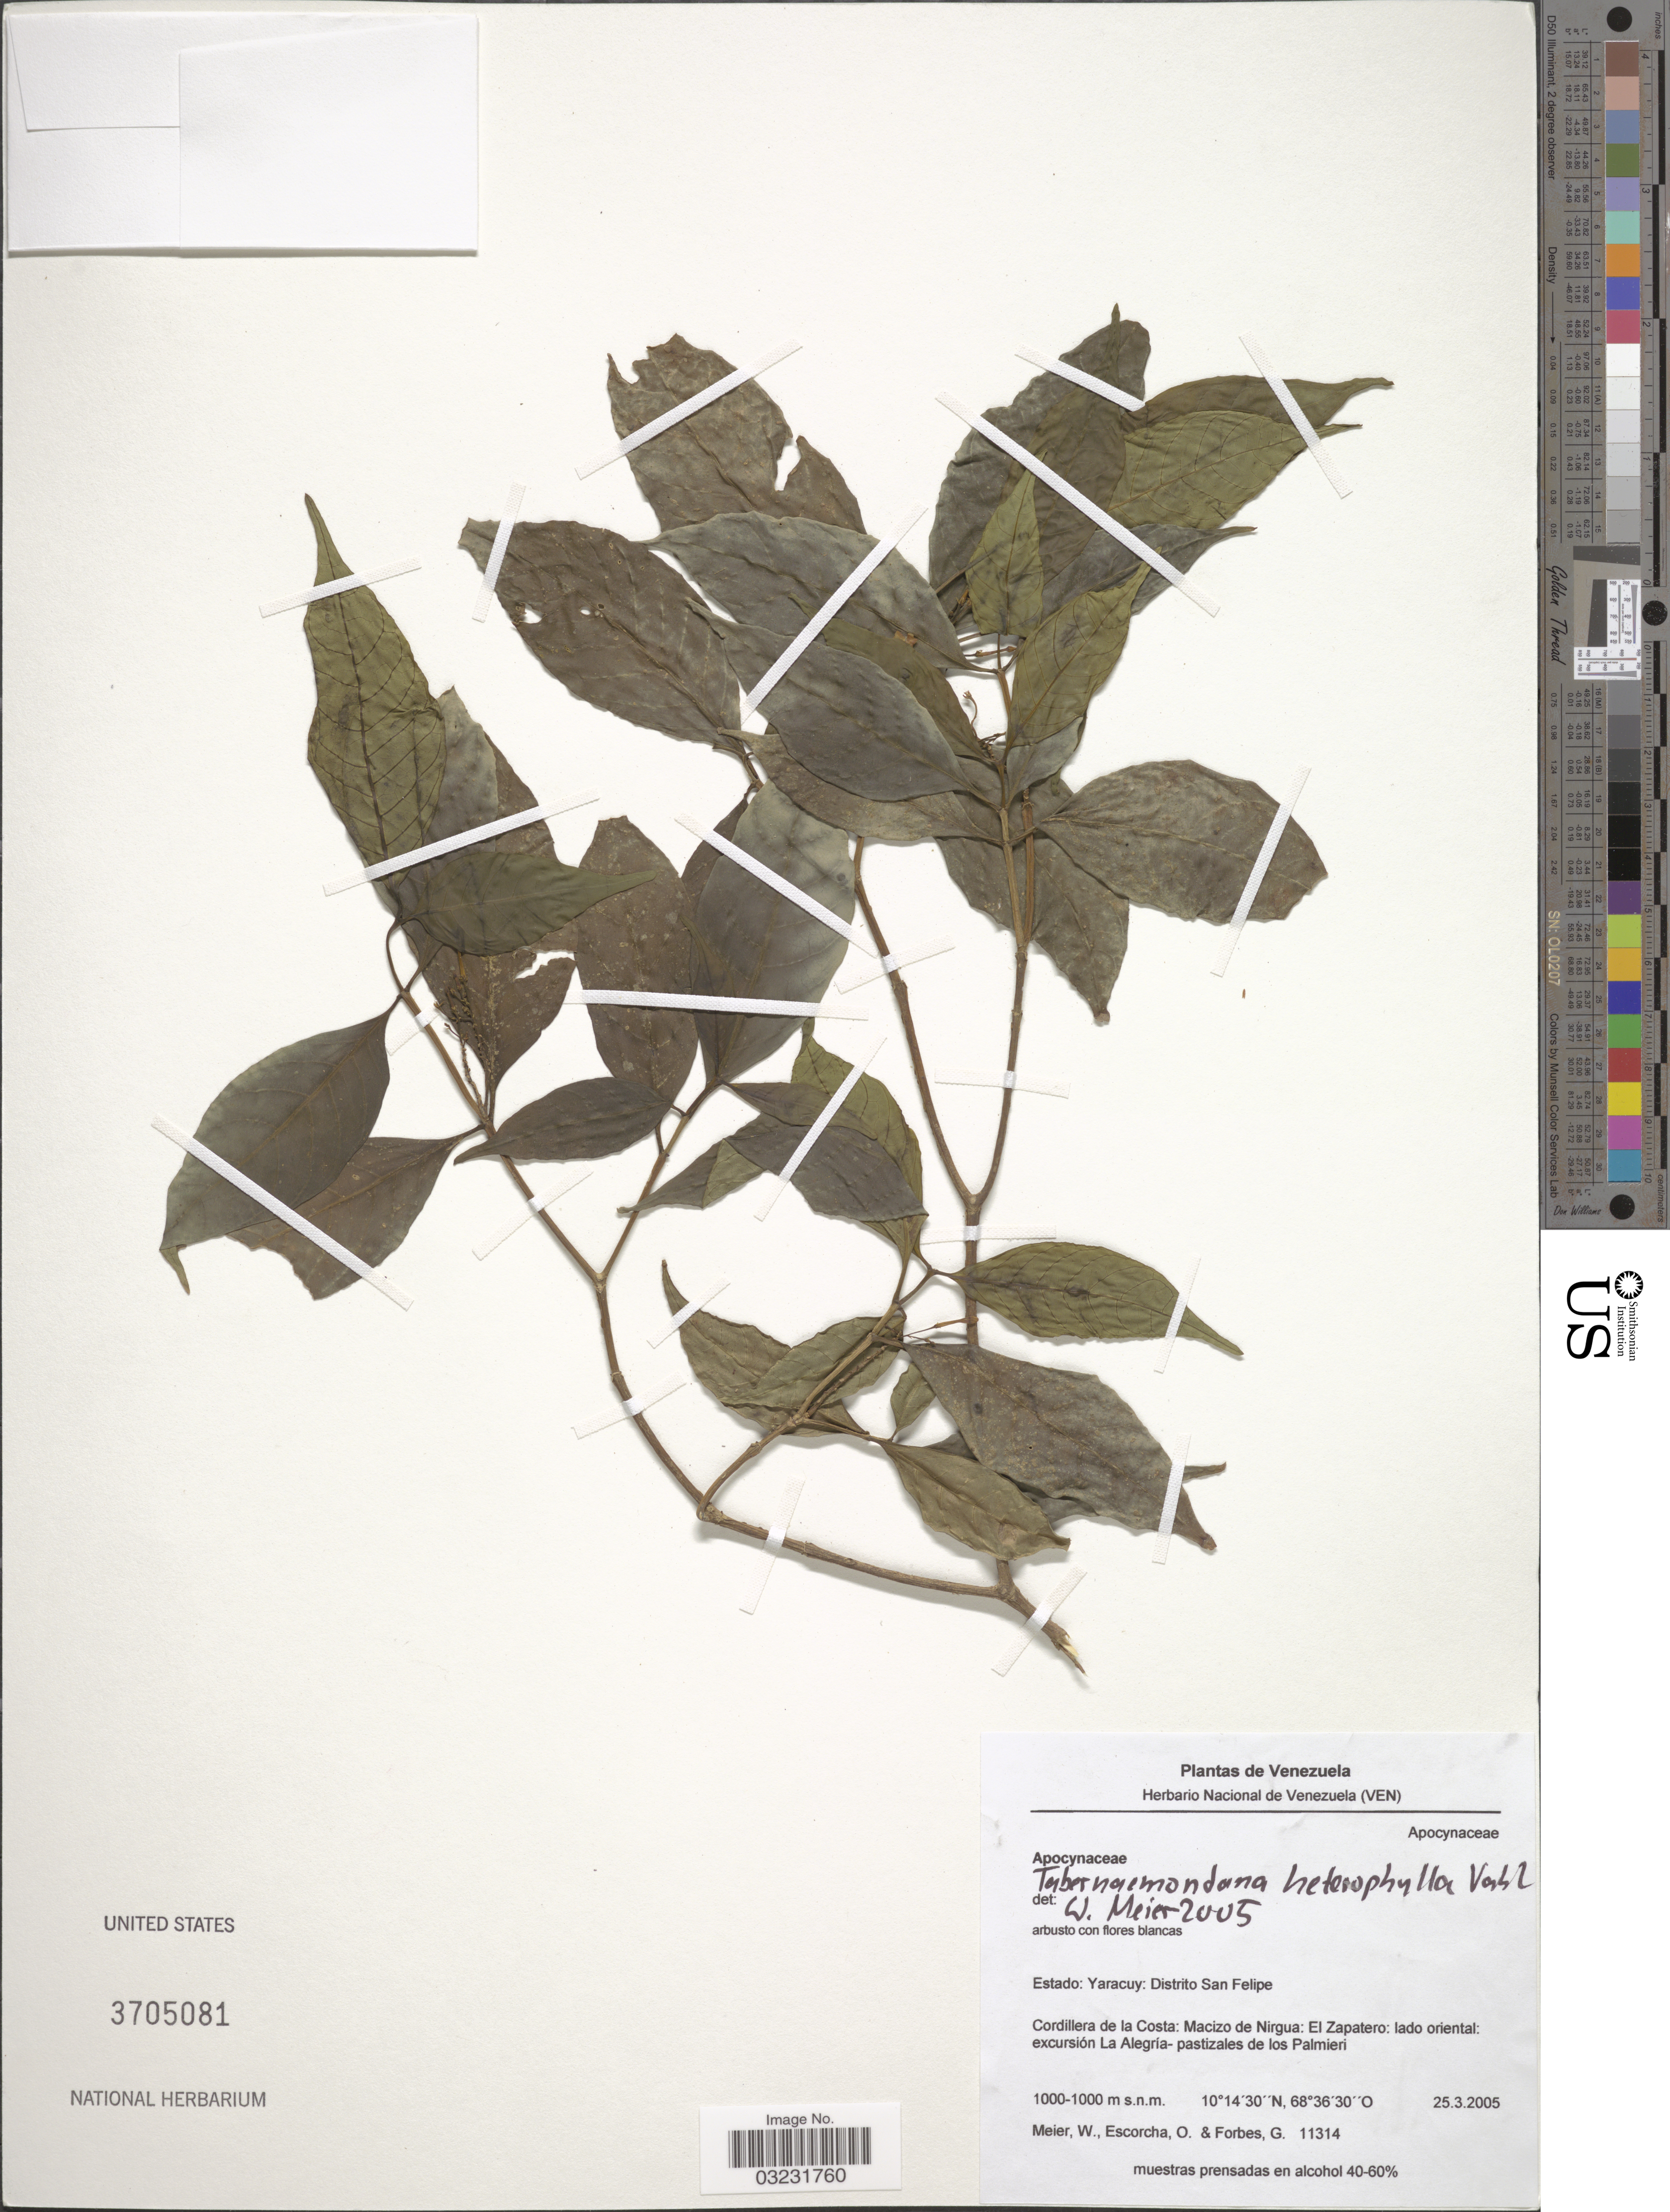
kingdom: Plantae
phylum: Tracheophyta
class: Magnoliopsida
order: Gentianales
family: Apocynaceae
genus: Tabernaemontana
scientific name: Tabernaemontana heterophylla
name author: Vahl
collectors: W. Meier, O. Escorcha & G. Forbes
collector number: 11314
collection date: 2005-03-25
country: Venezuela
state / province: Yaracuy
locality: Distrito San Felipe. Cordillera de la Costa: Macizo de Nirgua: El Zapatero: lado oriental: excursión La Alegria- pastizales de los Palmieri.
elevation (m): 1000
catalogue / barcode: US 3705081